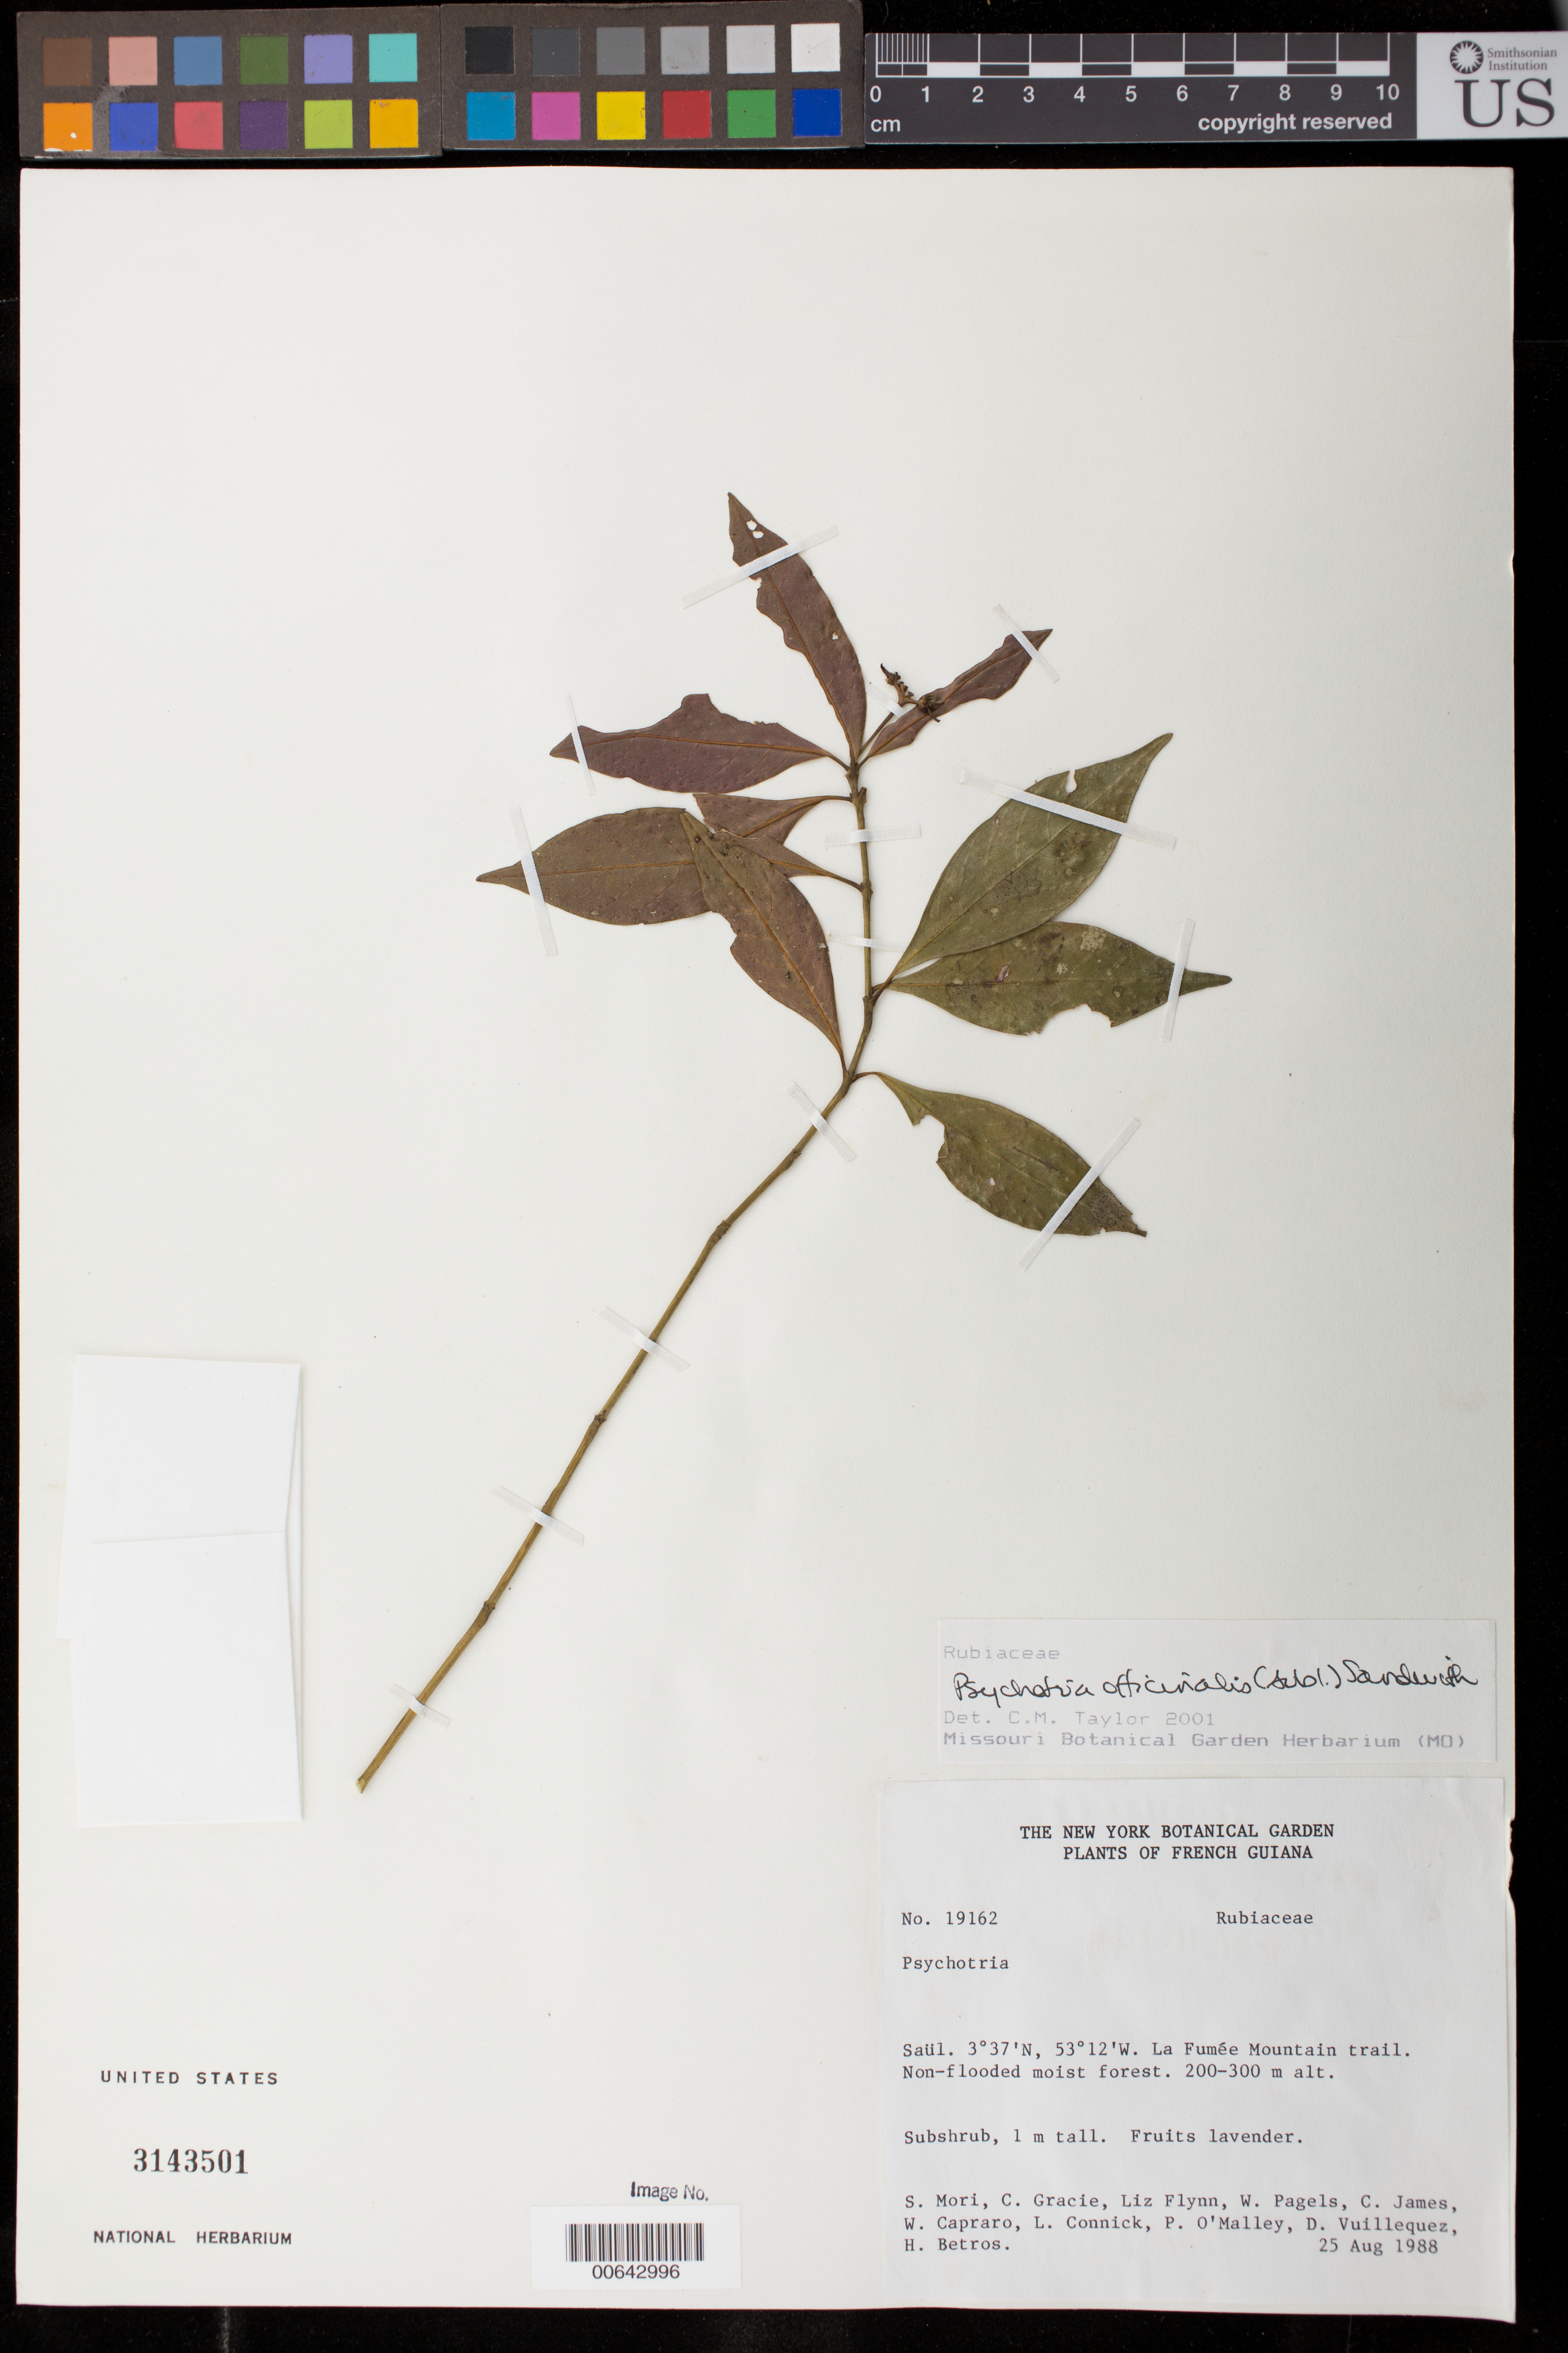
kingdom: Plantae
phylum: Tracheophyta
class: Magnoliopsida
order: Gentianales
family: Rubiaceae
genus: Palicourea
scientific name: Palicourea tenerior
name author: (Cham.) Delprete & J.H. Kirkbr.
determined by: Kirkbride, J. H., Jr.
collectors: S. Mori, C. A. Gracie, L. Flynn, W. Pagels, C. James, W. Capraro & L. Connick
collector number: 19162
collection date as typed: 25-Aug-88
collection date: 1988-08-25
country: French Guiana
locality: Saül, La Fumée Mountain Trail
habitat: Non-flooded moist forest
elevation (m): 200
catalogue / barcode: US 3143501